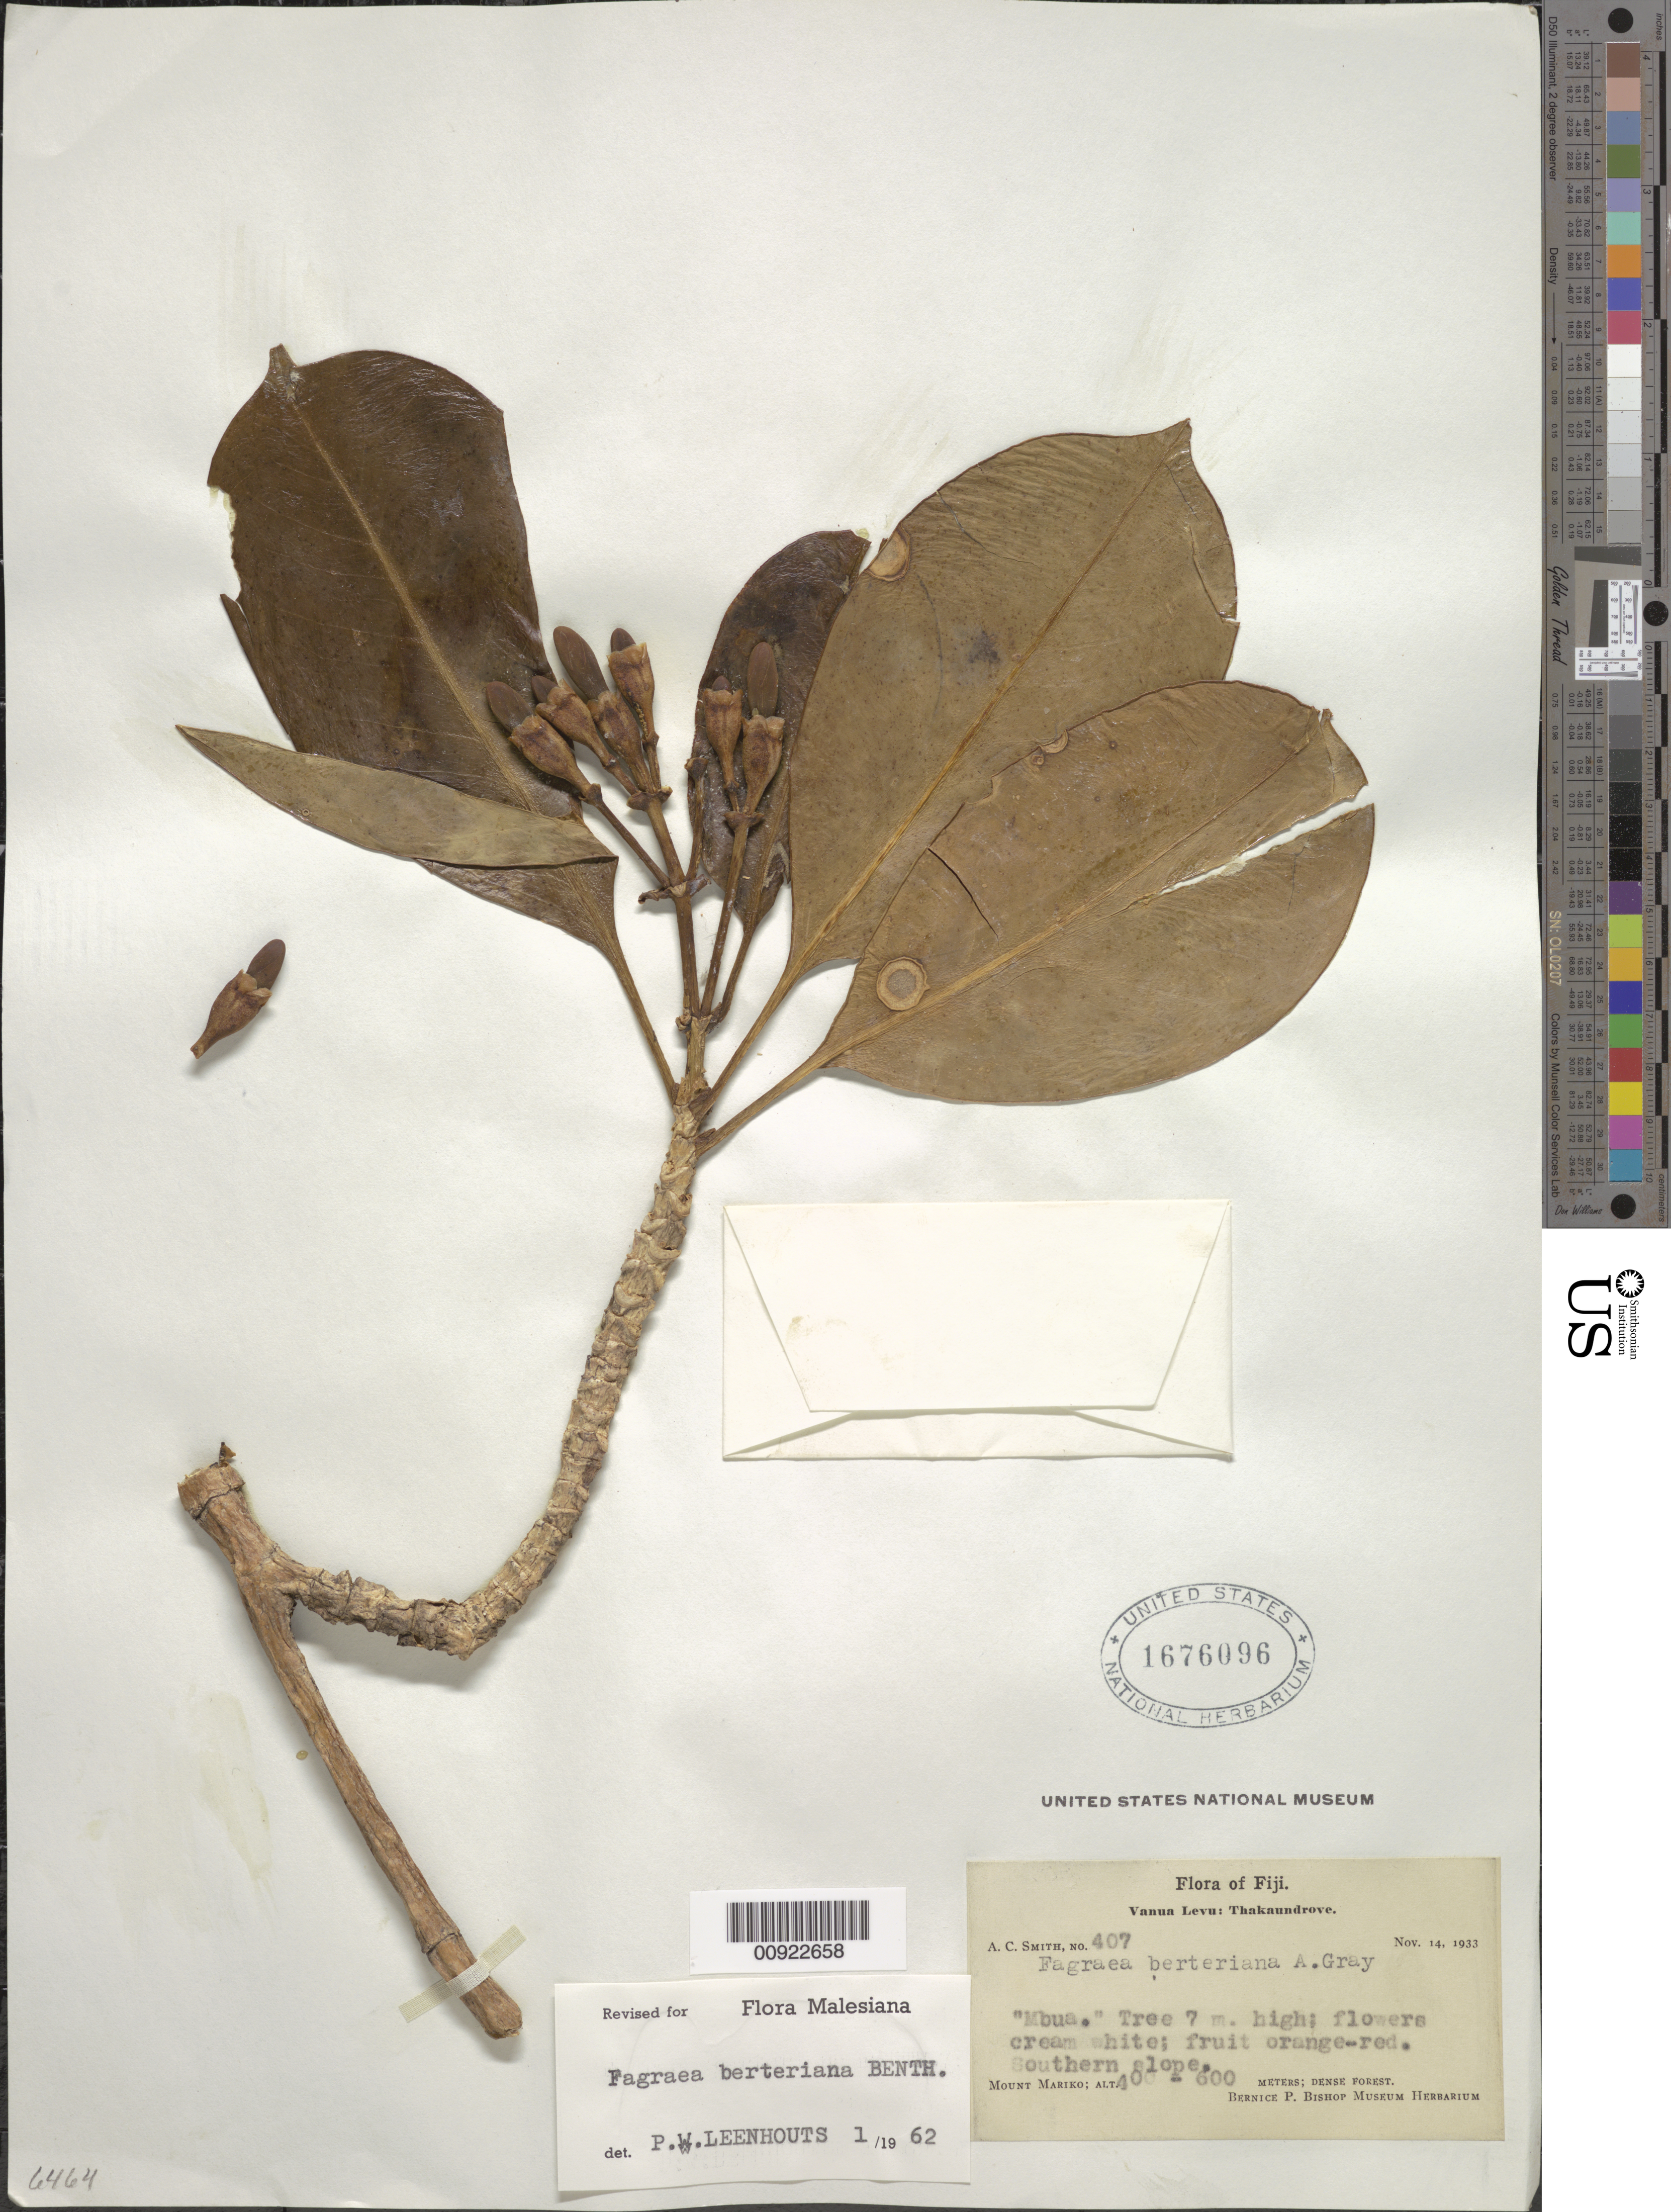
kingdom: Plantae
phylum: Tracheophyta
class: Magnoliopsida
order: Gentianales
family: Gentianaceae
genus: Fagraea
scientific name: Fagraea berteroana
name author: A. Gray ex Benth.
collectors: C. A. Smith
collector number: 407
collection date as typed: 14 Nov 1933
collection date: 1933-11-14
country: Fiji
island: Vanua Levu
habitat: southern slope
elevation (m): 400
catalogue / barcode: US 1676096